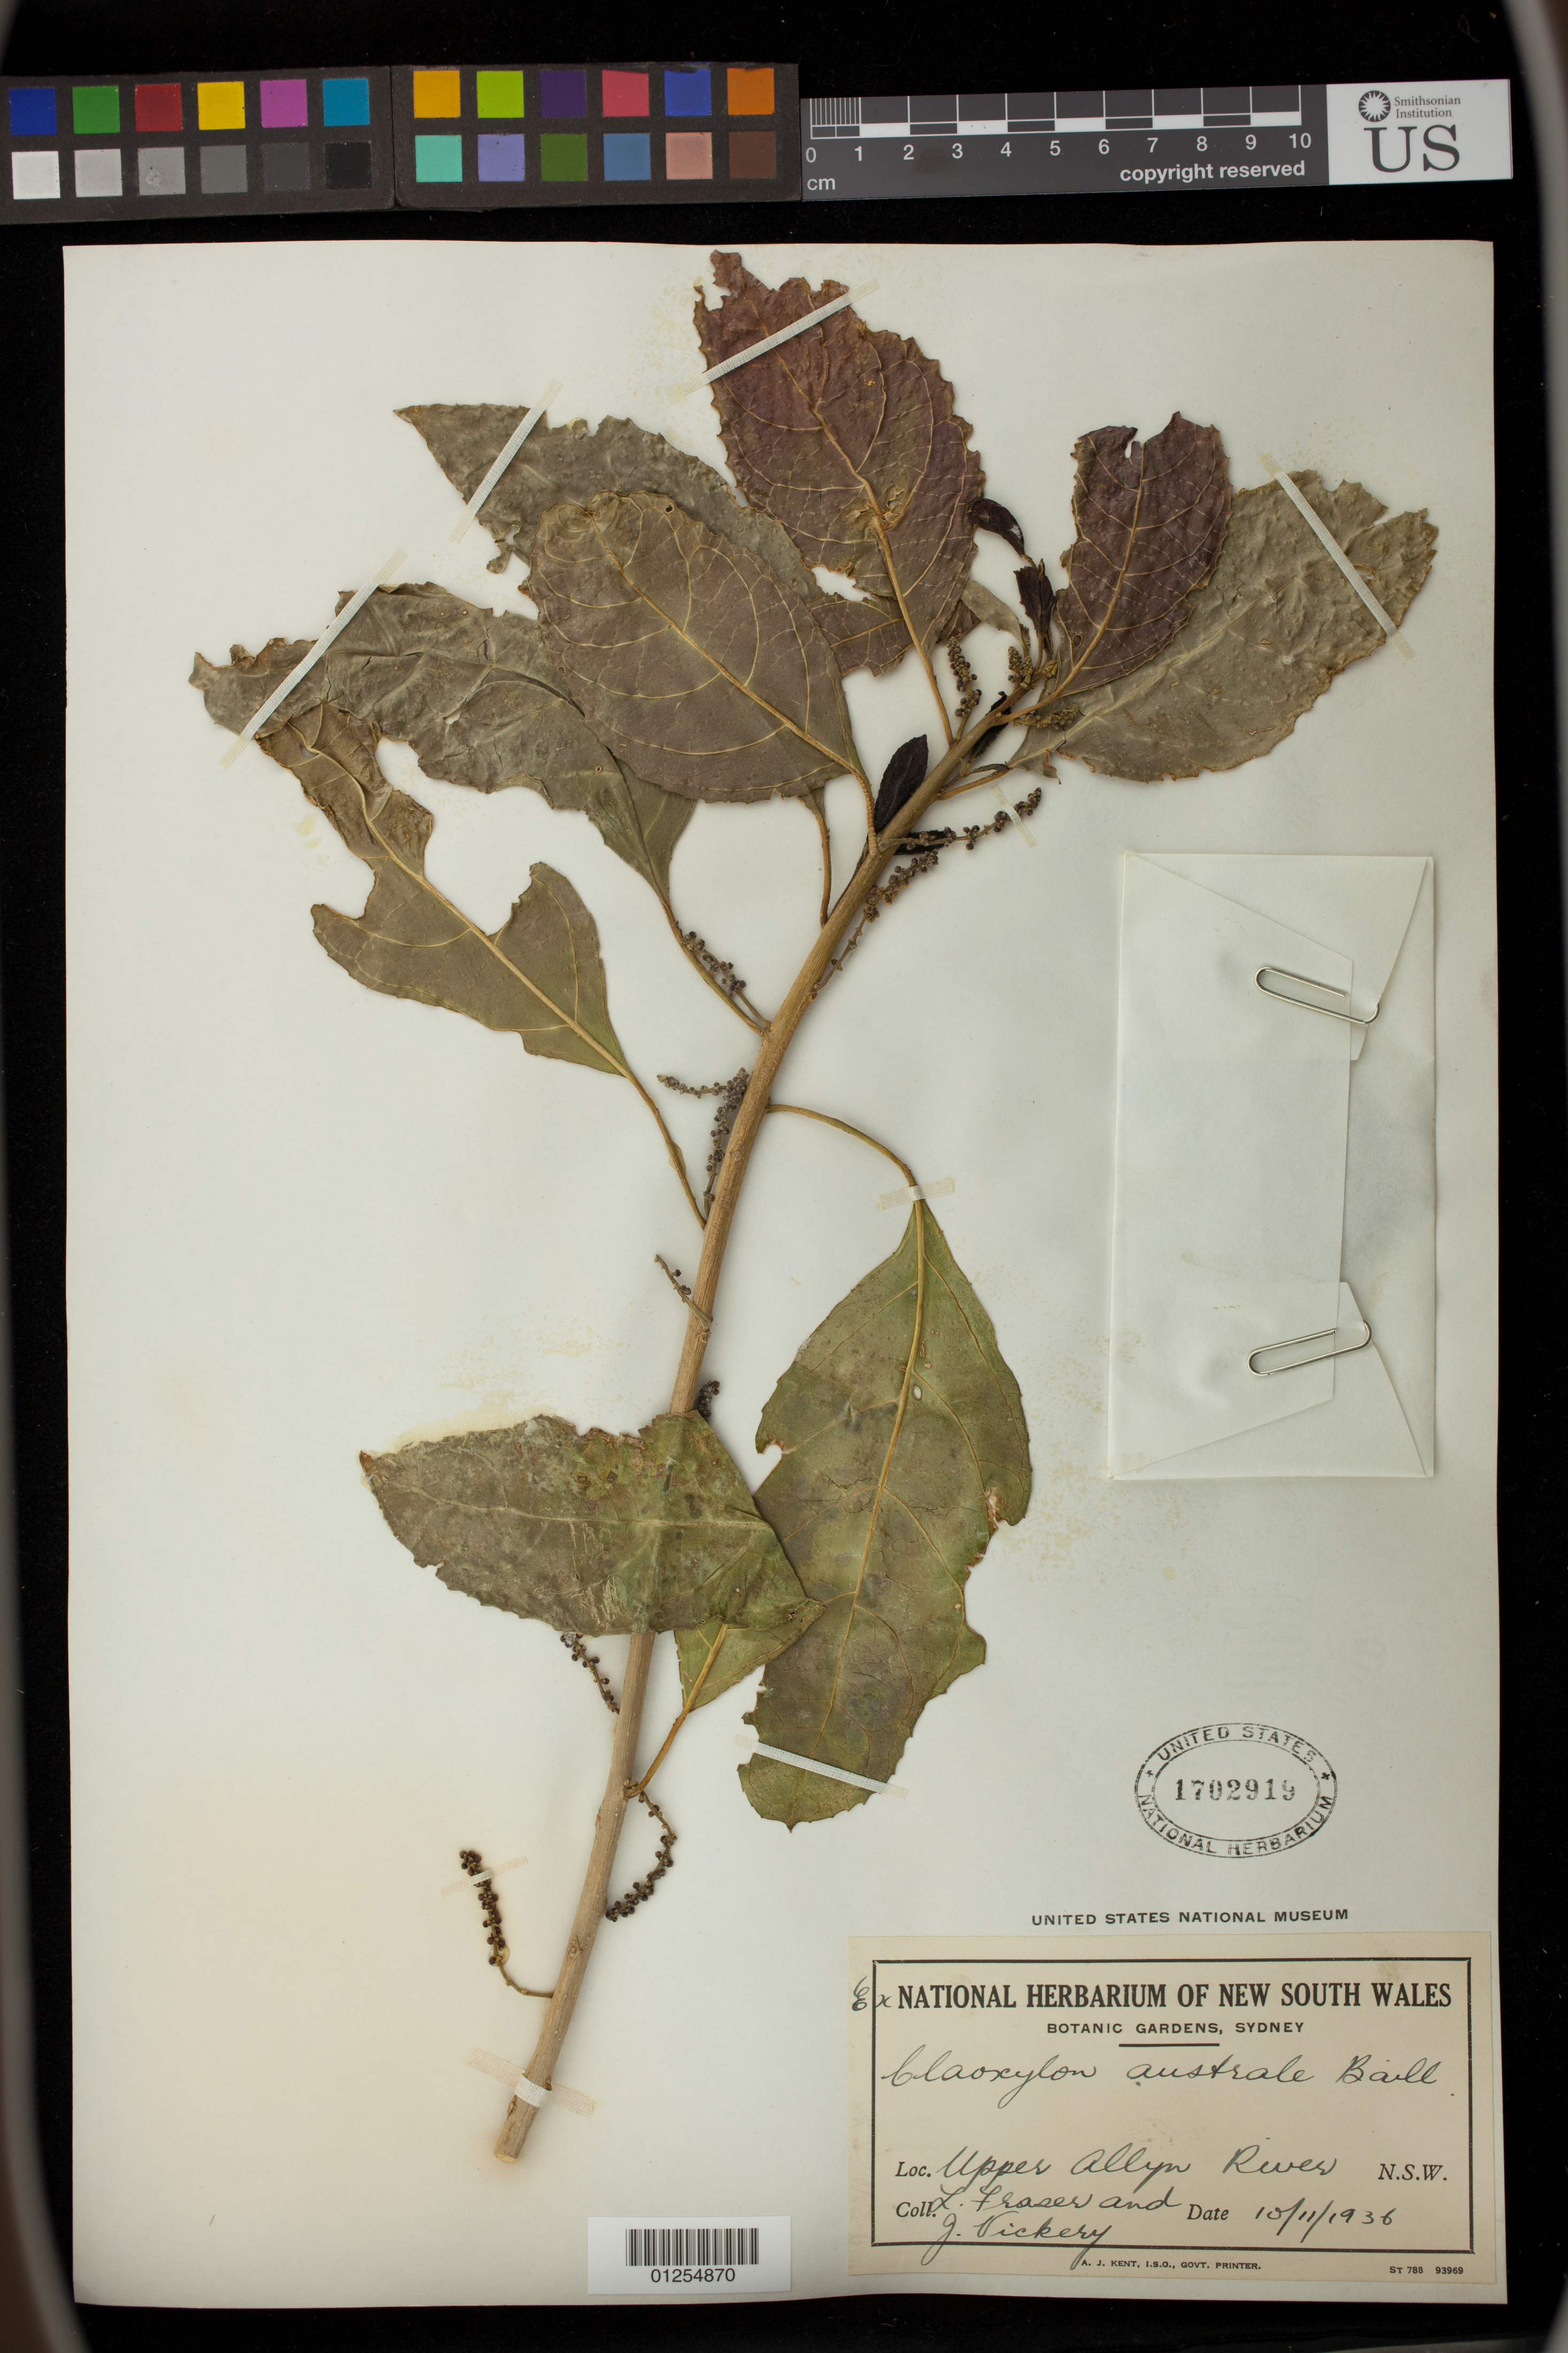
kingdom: Plantae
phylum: Tracheophyta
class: Magnoliopsida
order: Malpighiales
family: Euphorbiaceae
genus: Claoxylon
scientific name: Claoxylon tenerifolium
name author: (Baill.) F. Muell.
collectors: L. Fraser & J. Vickery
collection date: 1936-10-11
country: Australia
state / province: New South Wales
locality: Upper Allyn River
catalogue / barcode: US 1702919